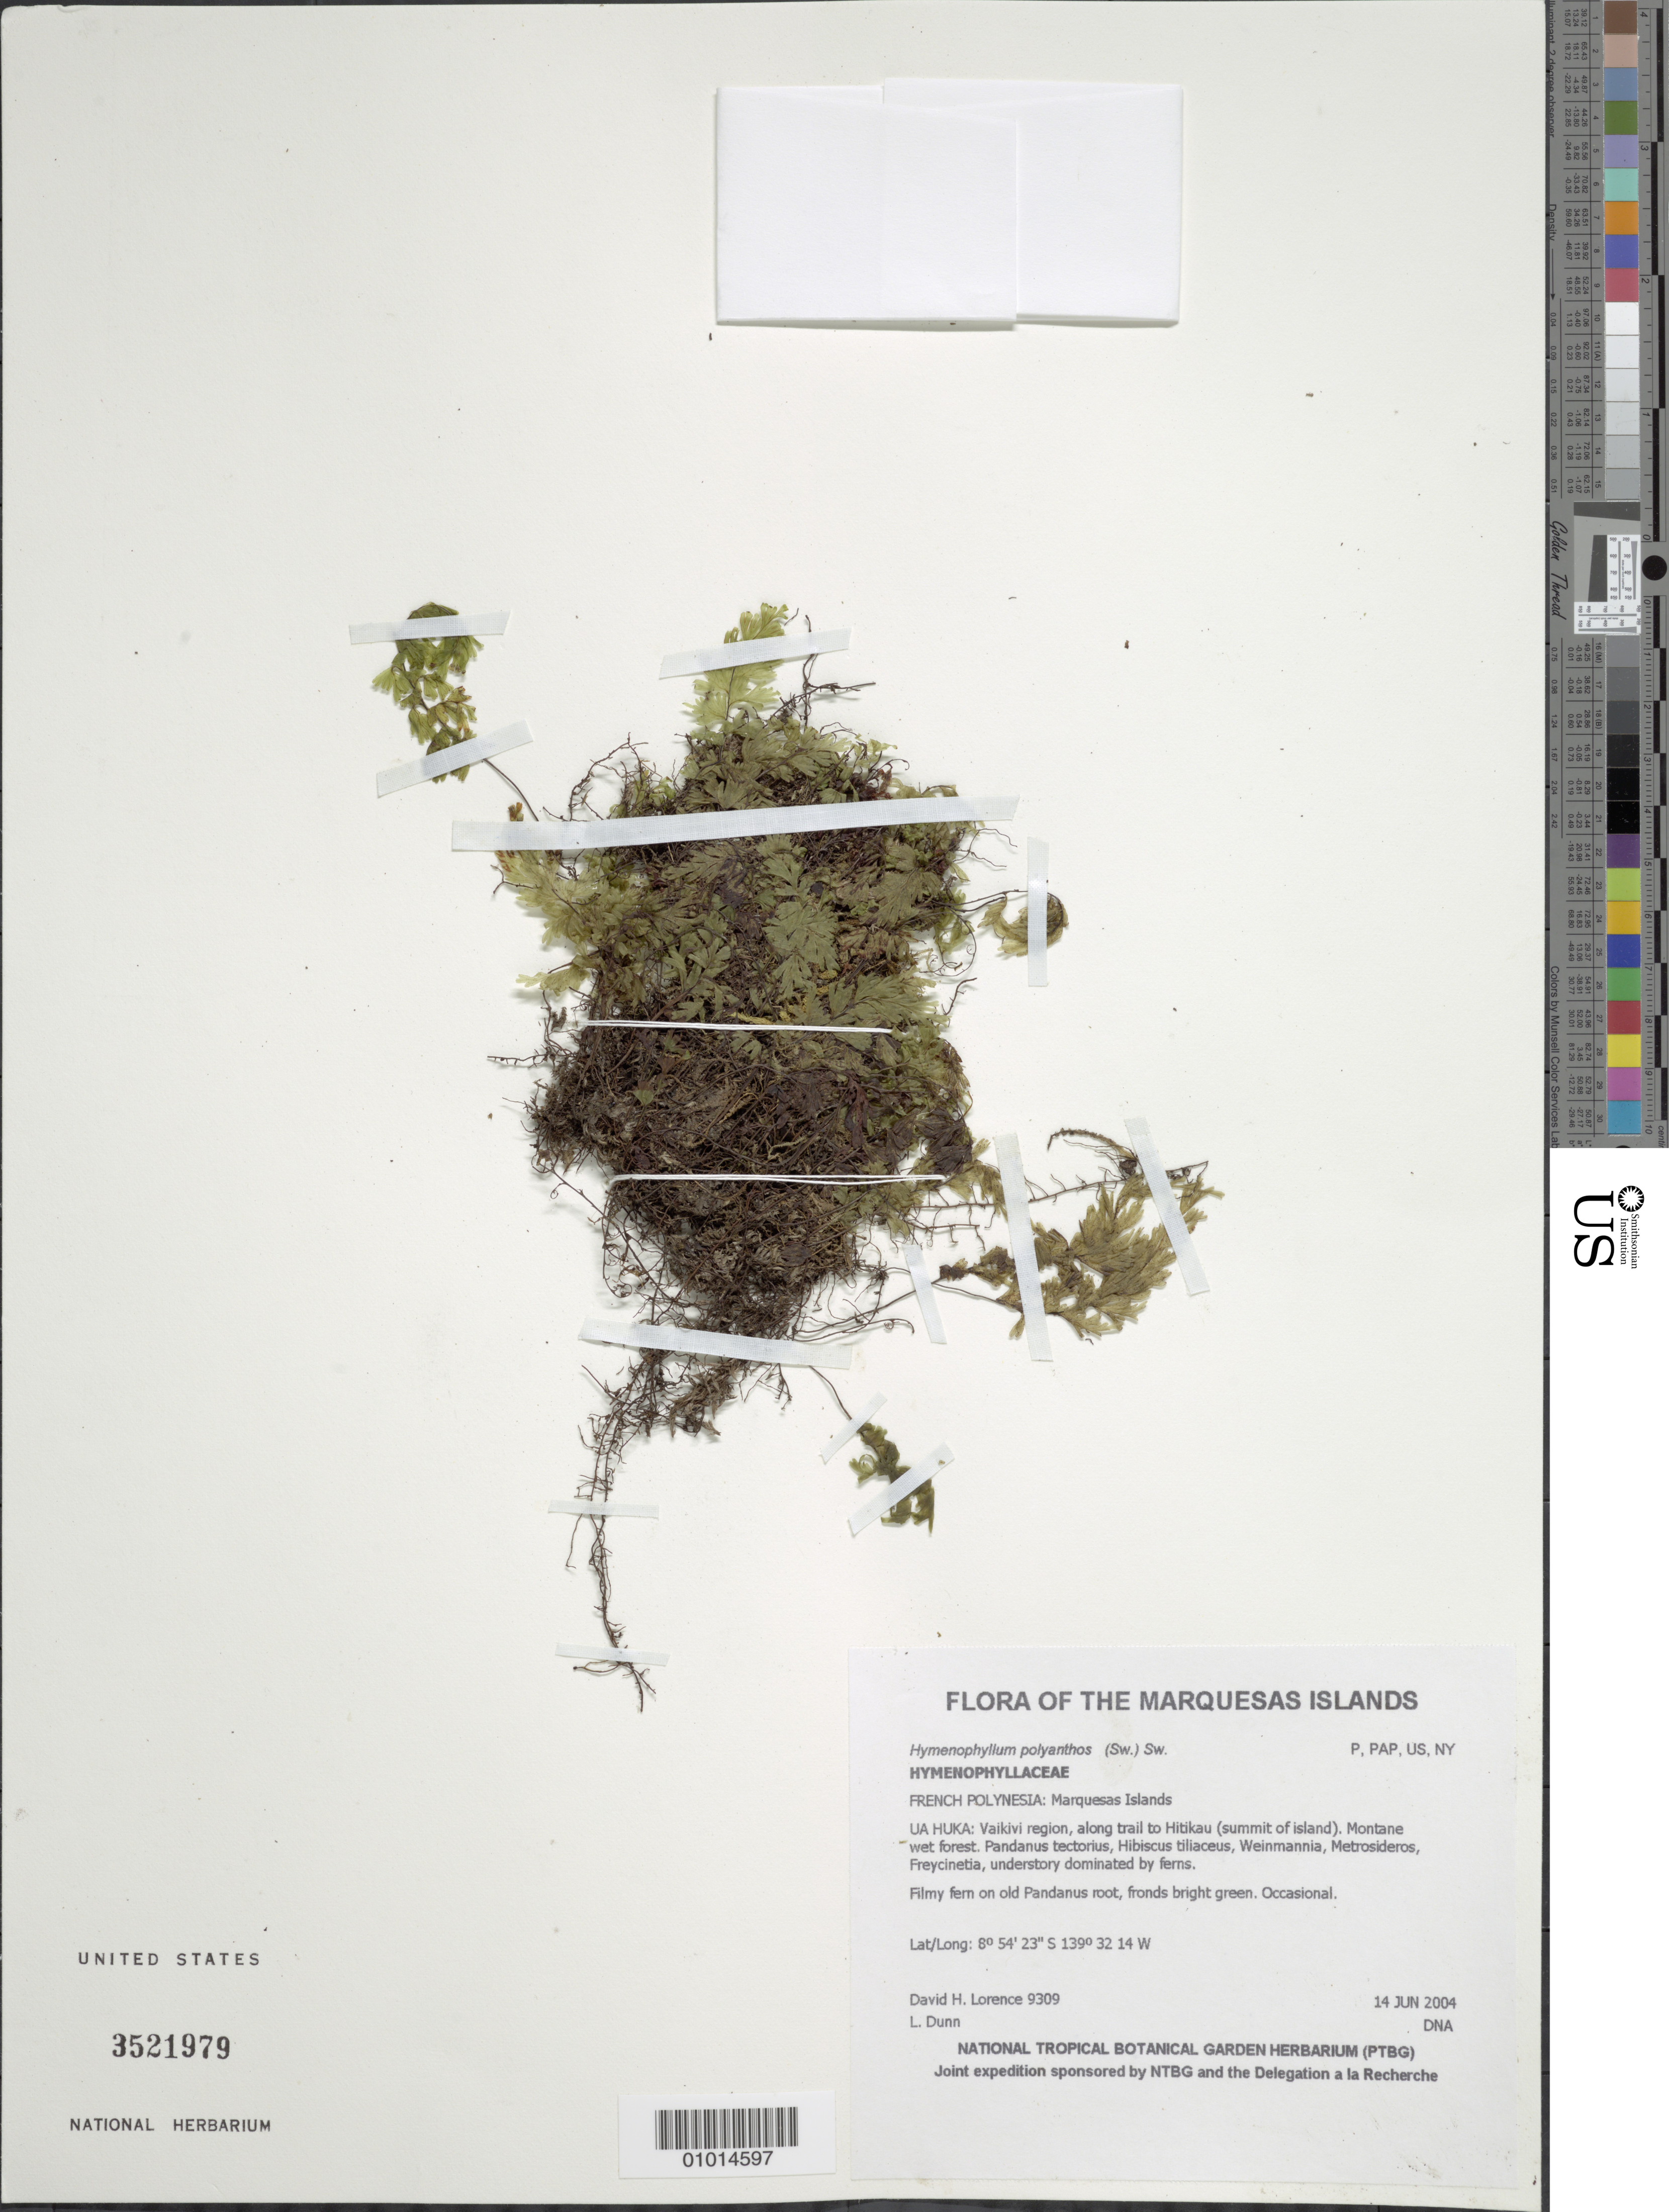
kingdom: Plantae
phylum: Tracheophyta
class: Polypodiopsida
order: Hymenophyllales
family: Hymenophyllaceae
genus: Hymenophyllum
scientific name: Hymenophyllum polyanthos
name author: (Sw.) Sw.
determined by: Ebihara, A.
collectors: D. Lorence & L. Dunn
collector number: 9309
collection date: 2004-06-14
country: French Polynesia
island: Ua Huka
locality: Vaikivi region, along trail to Hitikau (summit of island)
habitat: Montane wet forest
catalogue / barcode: US 3521979